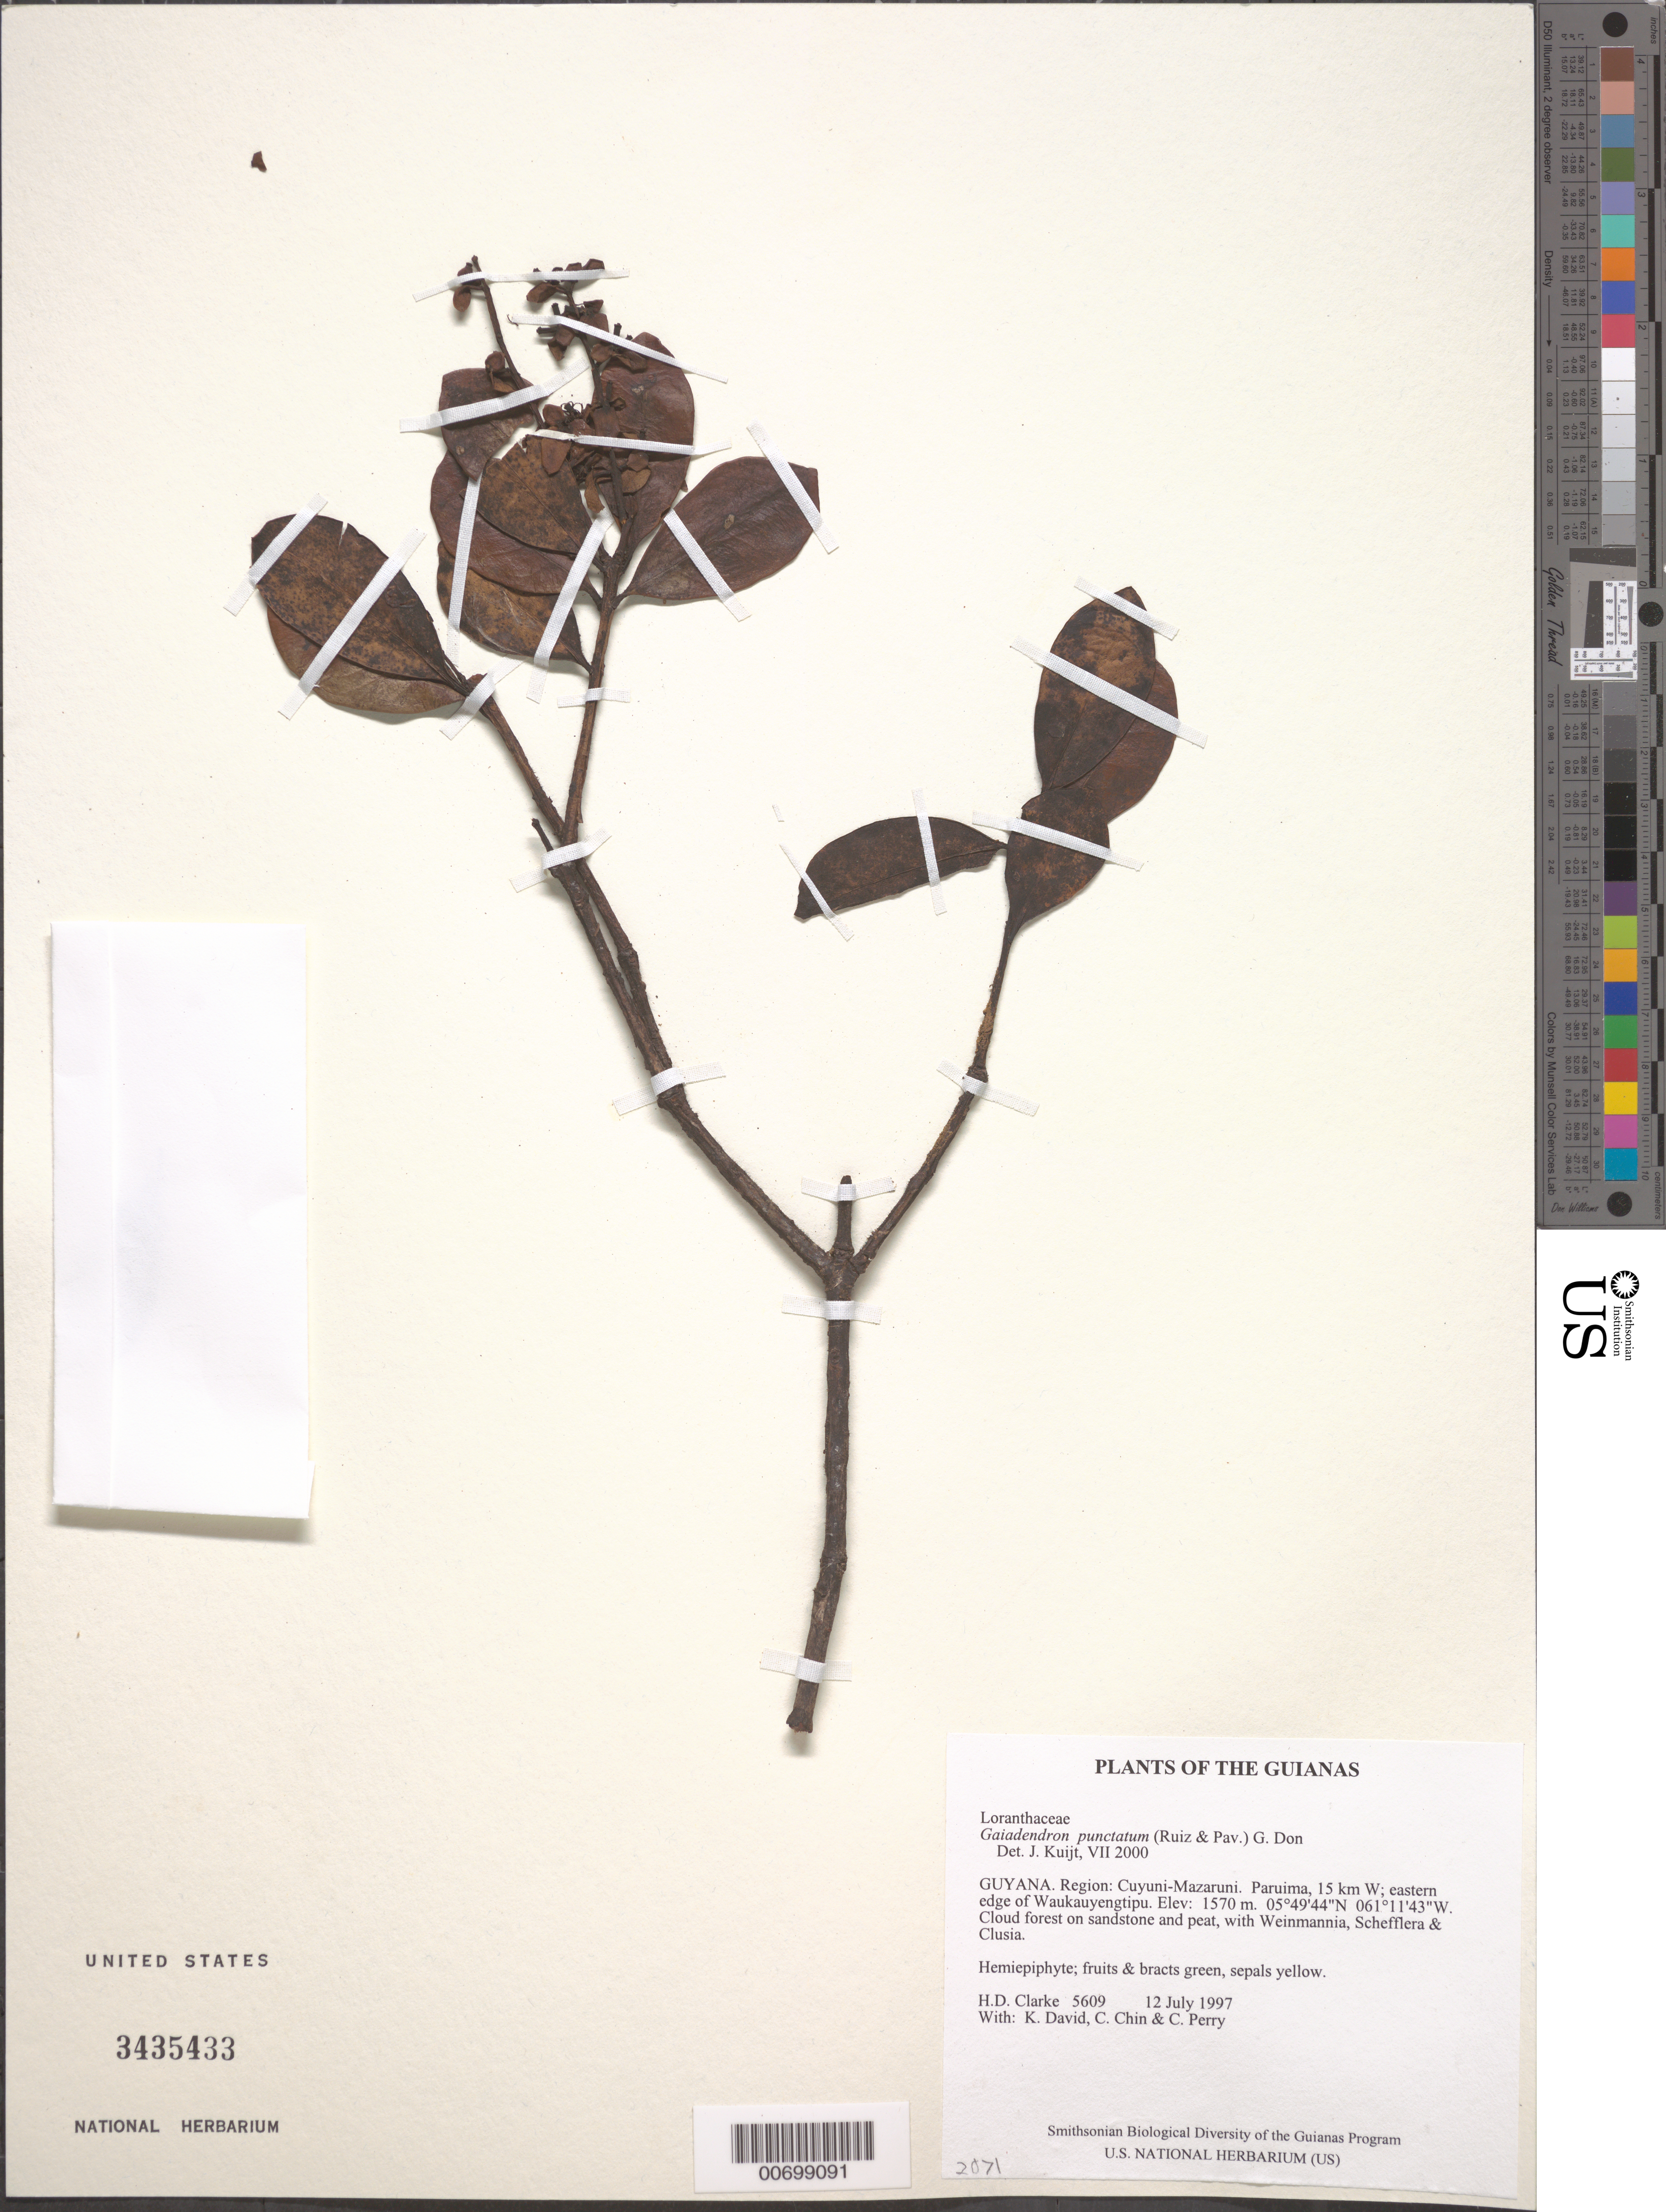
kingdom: Plantae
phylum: Tracheophyta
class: Magnoliopsida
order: Santalales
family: Loranthaceae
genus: Gaiadendron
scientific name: Gaiadendron punctatum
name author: (Ruiz & Pav.) G. Don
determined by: Kuijt, Job, (CANADA)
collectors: H. D. Clarke, K. David, C. Chin & C. Perry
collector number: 5609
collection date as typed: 12 July 1997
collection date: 1997-07-12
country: Guyana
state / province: Cuyuni-Mazaruni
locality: Paruima, 15 km W; eastern edge of Waukauyengtipu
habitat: Cloud forest on sandstone and peat, with Weinmannia, Schefflera & Clusia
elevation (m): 1570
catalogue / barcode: US 3435433